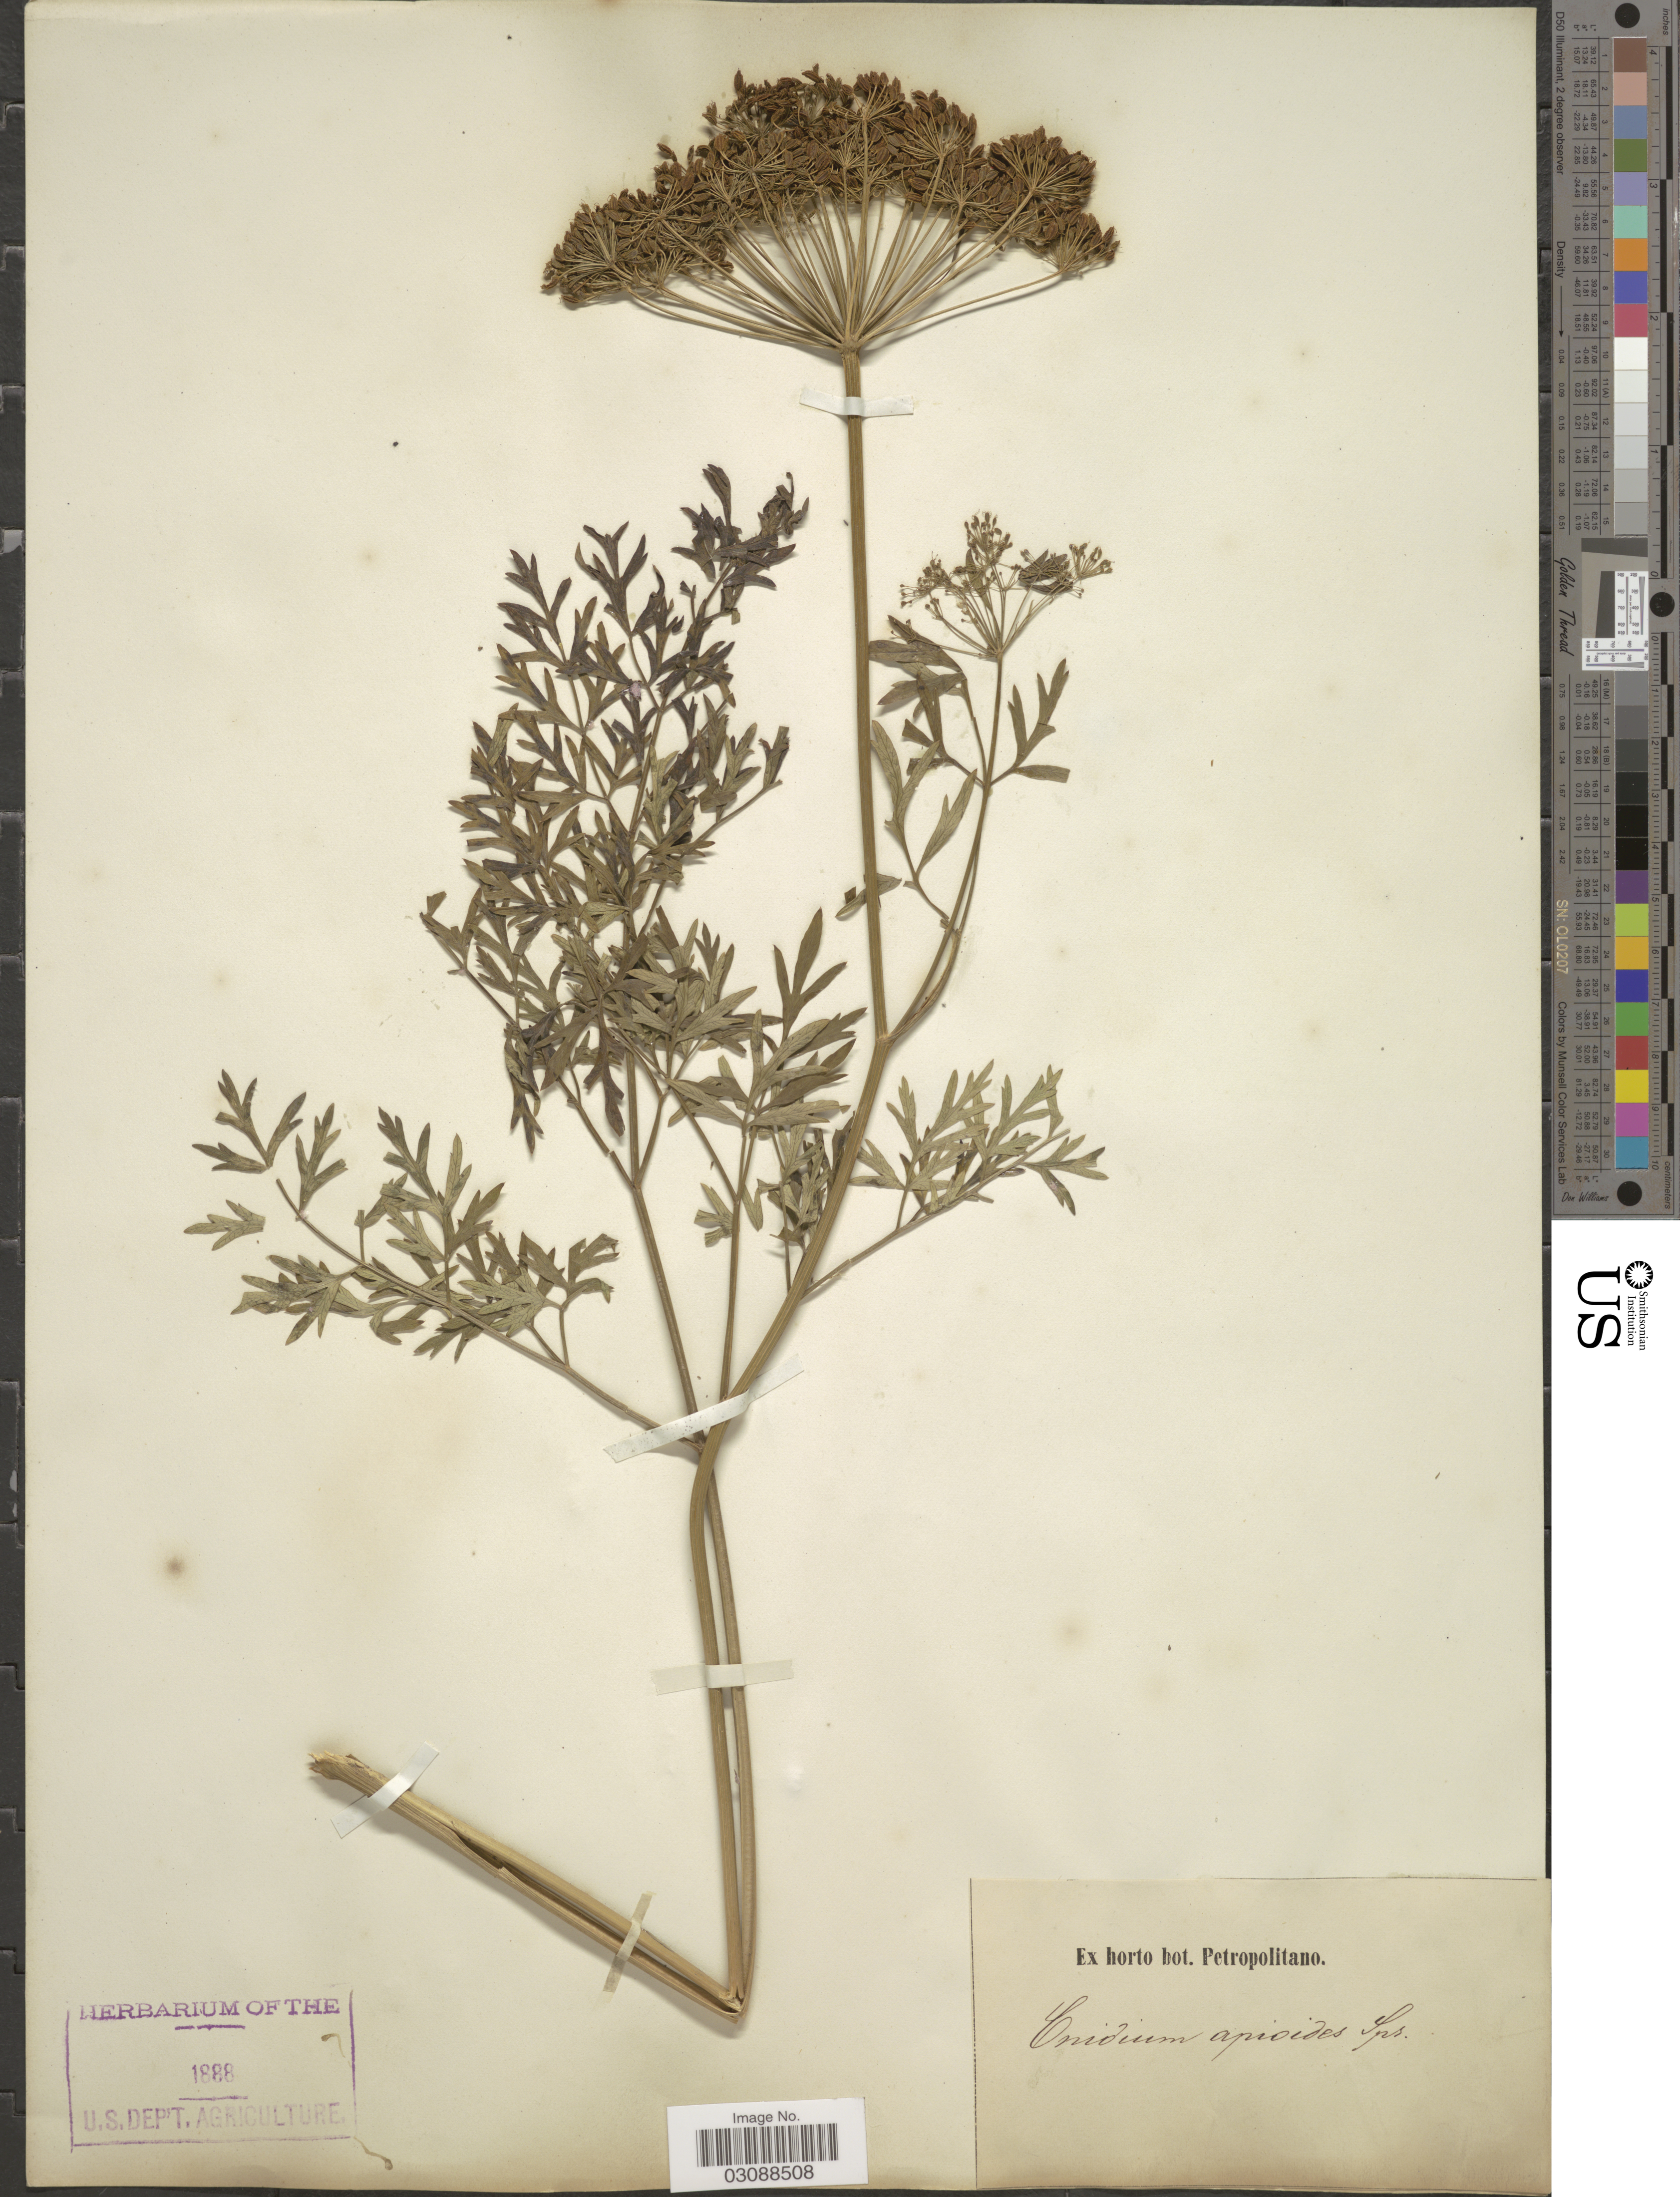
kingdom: Plantae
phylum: Tracheophyta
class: Magnoliopsida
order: Apiales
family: Apiaceae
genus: Cnidium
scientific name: Cnidium apioides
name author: (Lam.) Spreng.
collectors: ex Horto Bot. Petropolitano